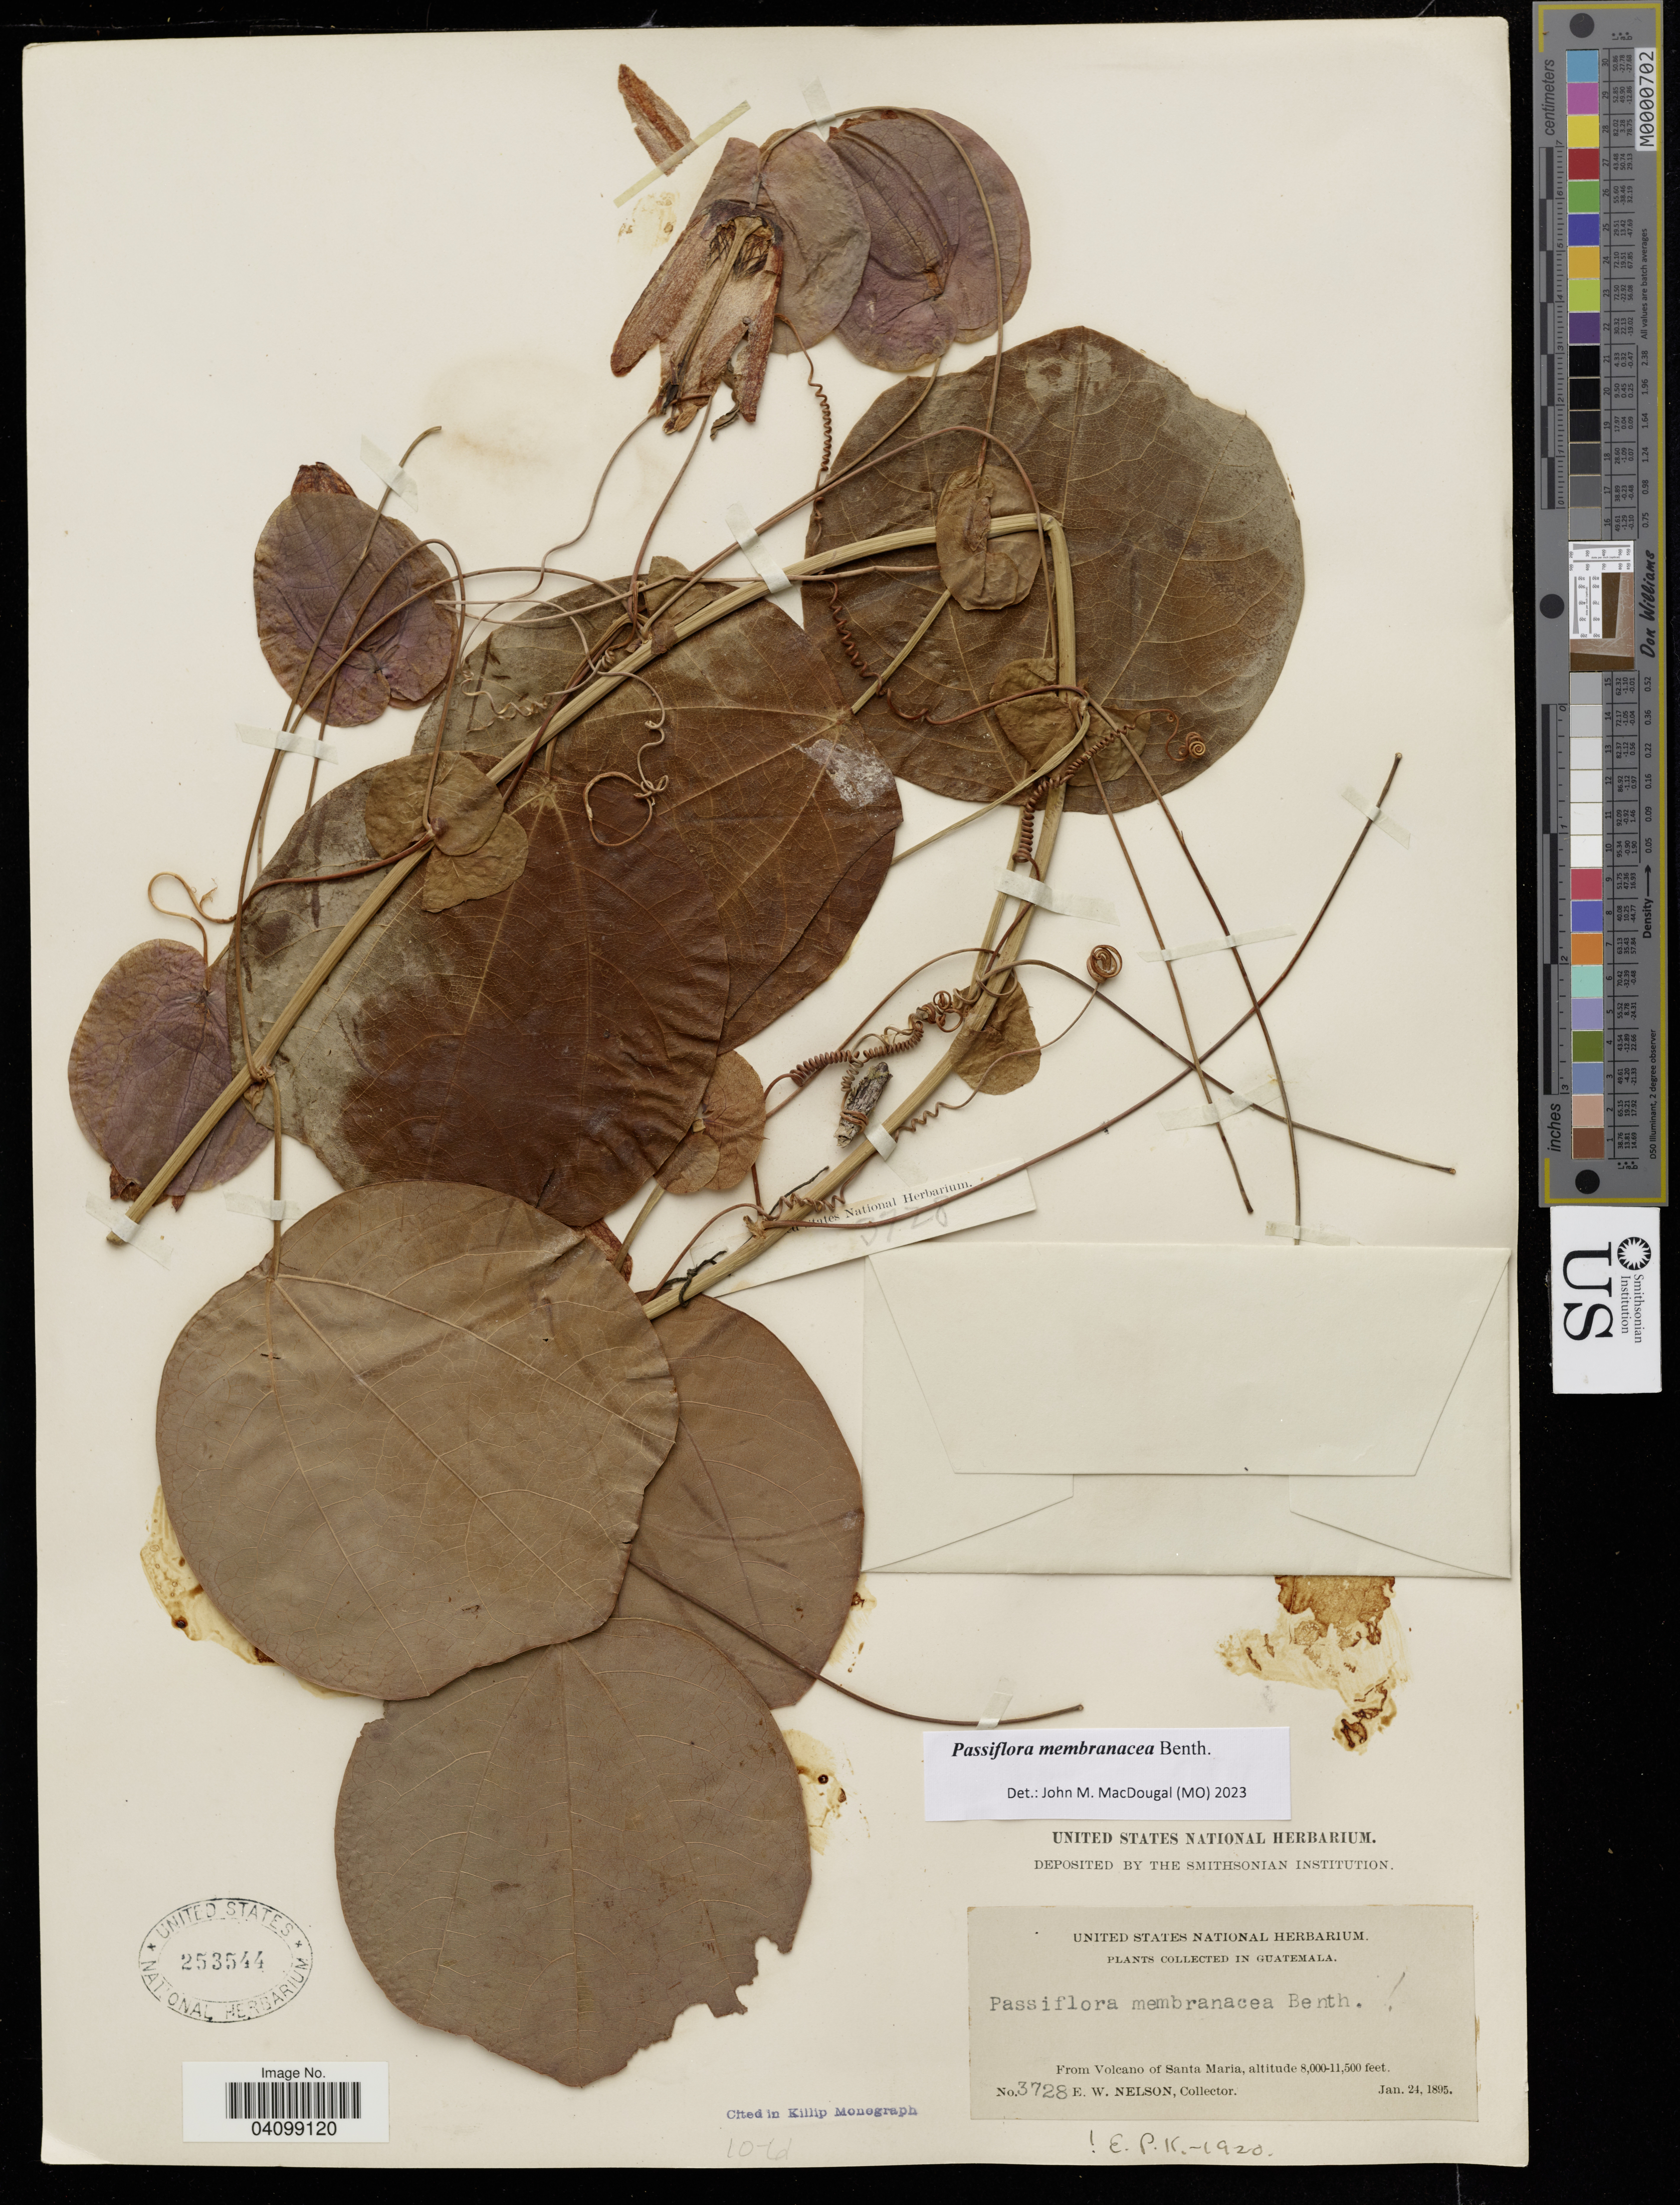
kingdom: Plantae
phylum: Tracheophyta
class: Magnoliopsida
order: Malpighiales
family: Passifloraceae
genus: Passiflora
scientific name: Passiflora membranacea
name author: Benth.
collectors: E. W. Nelson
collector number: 3728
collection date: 1895-01-24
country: Guatemala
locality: From Volcano of Santa Maria.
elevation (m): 2438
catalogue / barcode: US 253544